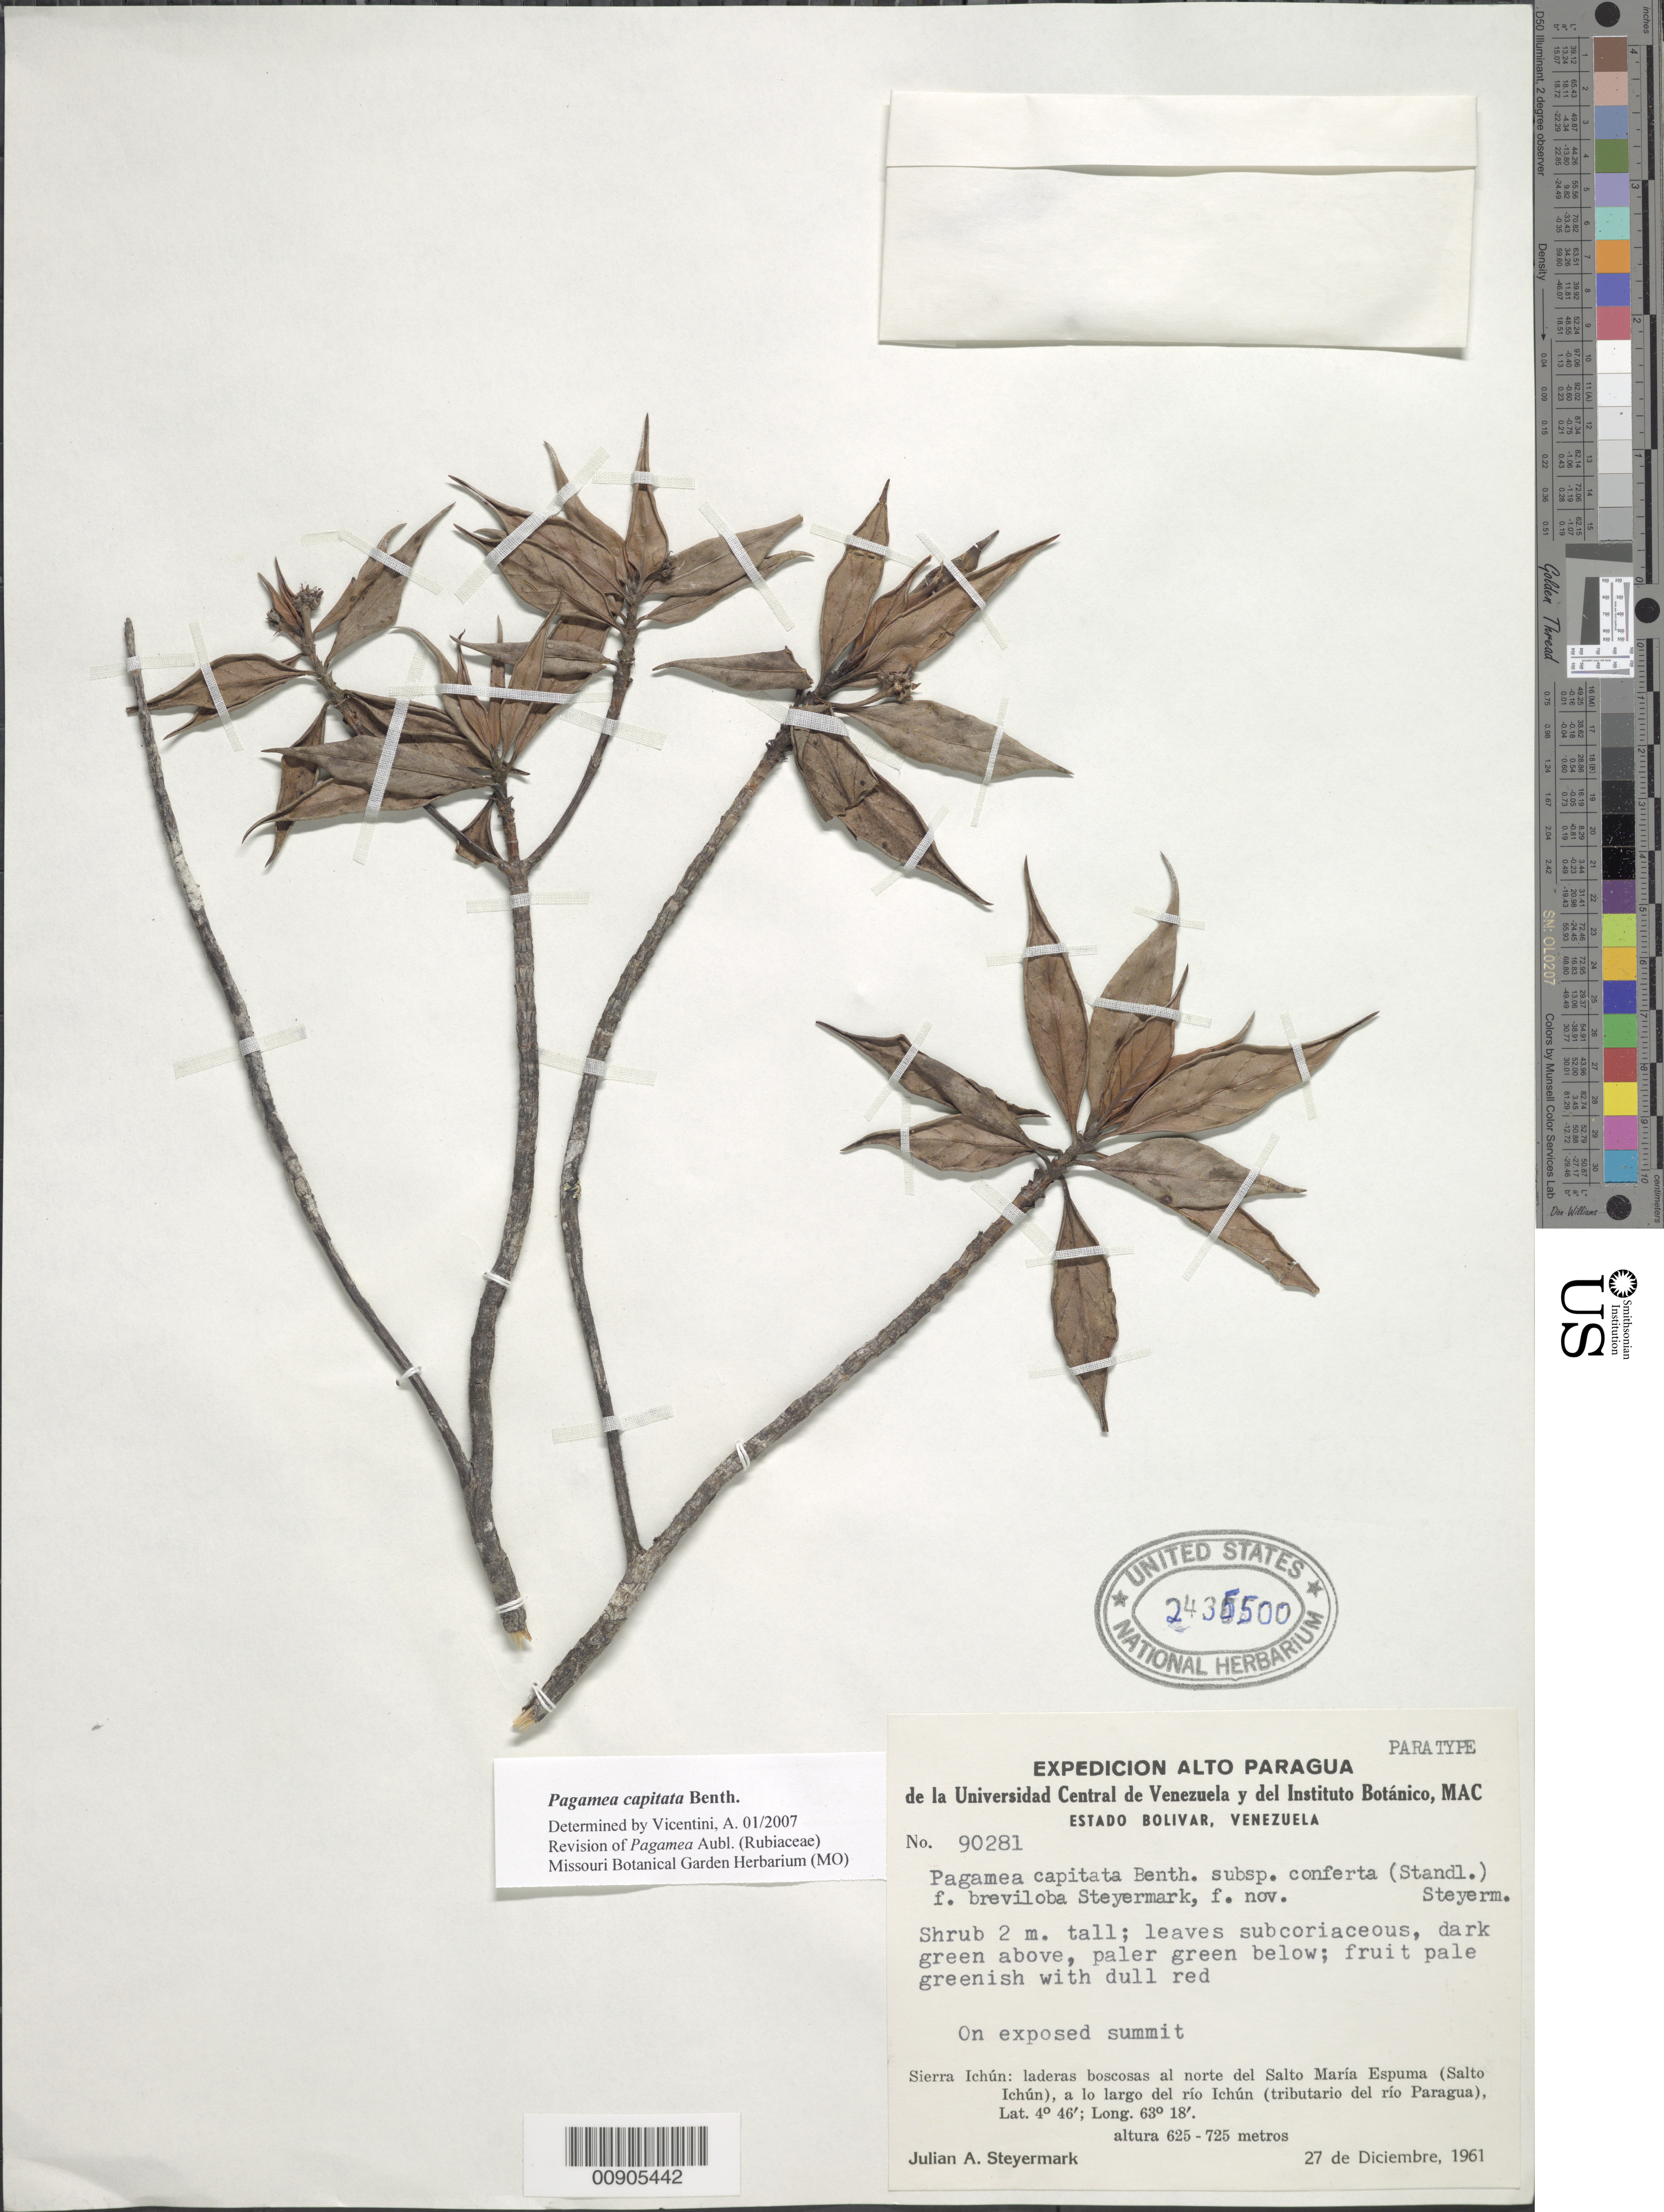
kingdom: Plantae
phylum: Tracheophyta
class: Magnoliopsida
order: Gentianales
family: Rubiaceae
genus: Pagamea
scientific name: Pagamea capitata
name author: Benth.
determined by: Vicentini, A.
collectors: J. Steyermark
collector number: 90281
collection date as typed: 27-Dec-61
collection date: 1961-12-27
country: Venezuela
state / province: Bolívar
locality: Sierra Ichún, N del Salto María Espuma (Salto Ichún) del Río Ichún (tributary of río Paragua)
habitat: On exposed summit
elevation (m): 190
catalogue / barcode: US 2435500